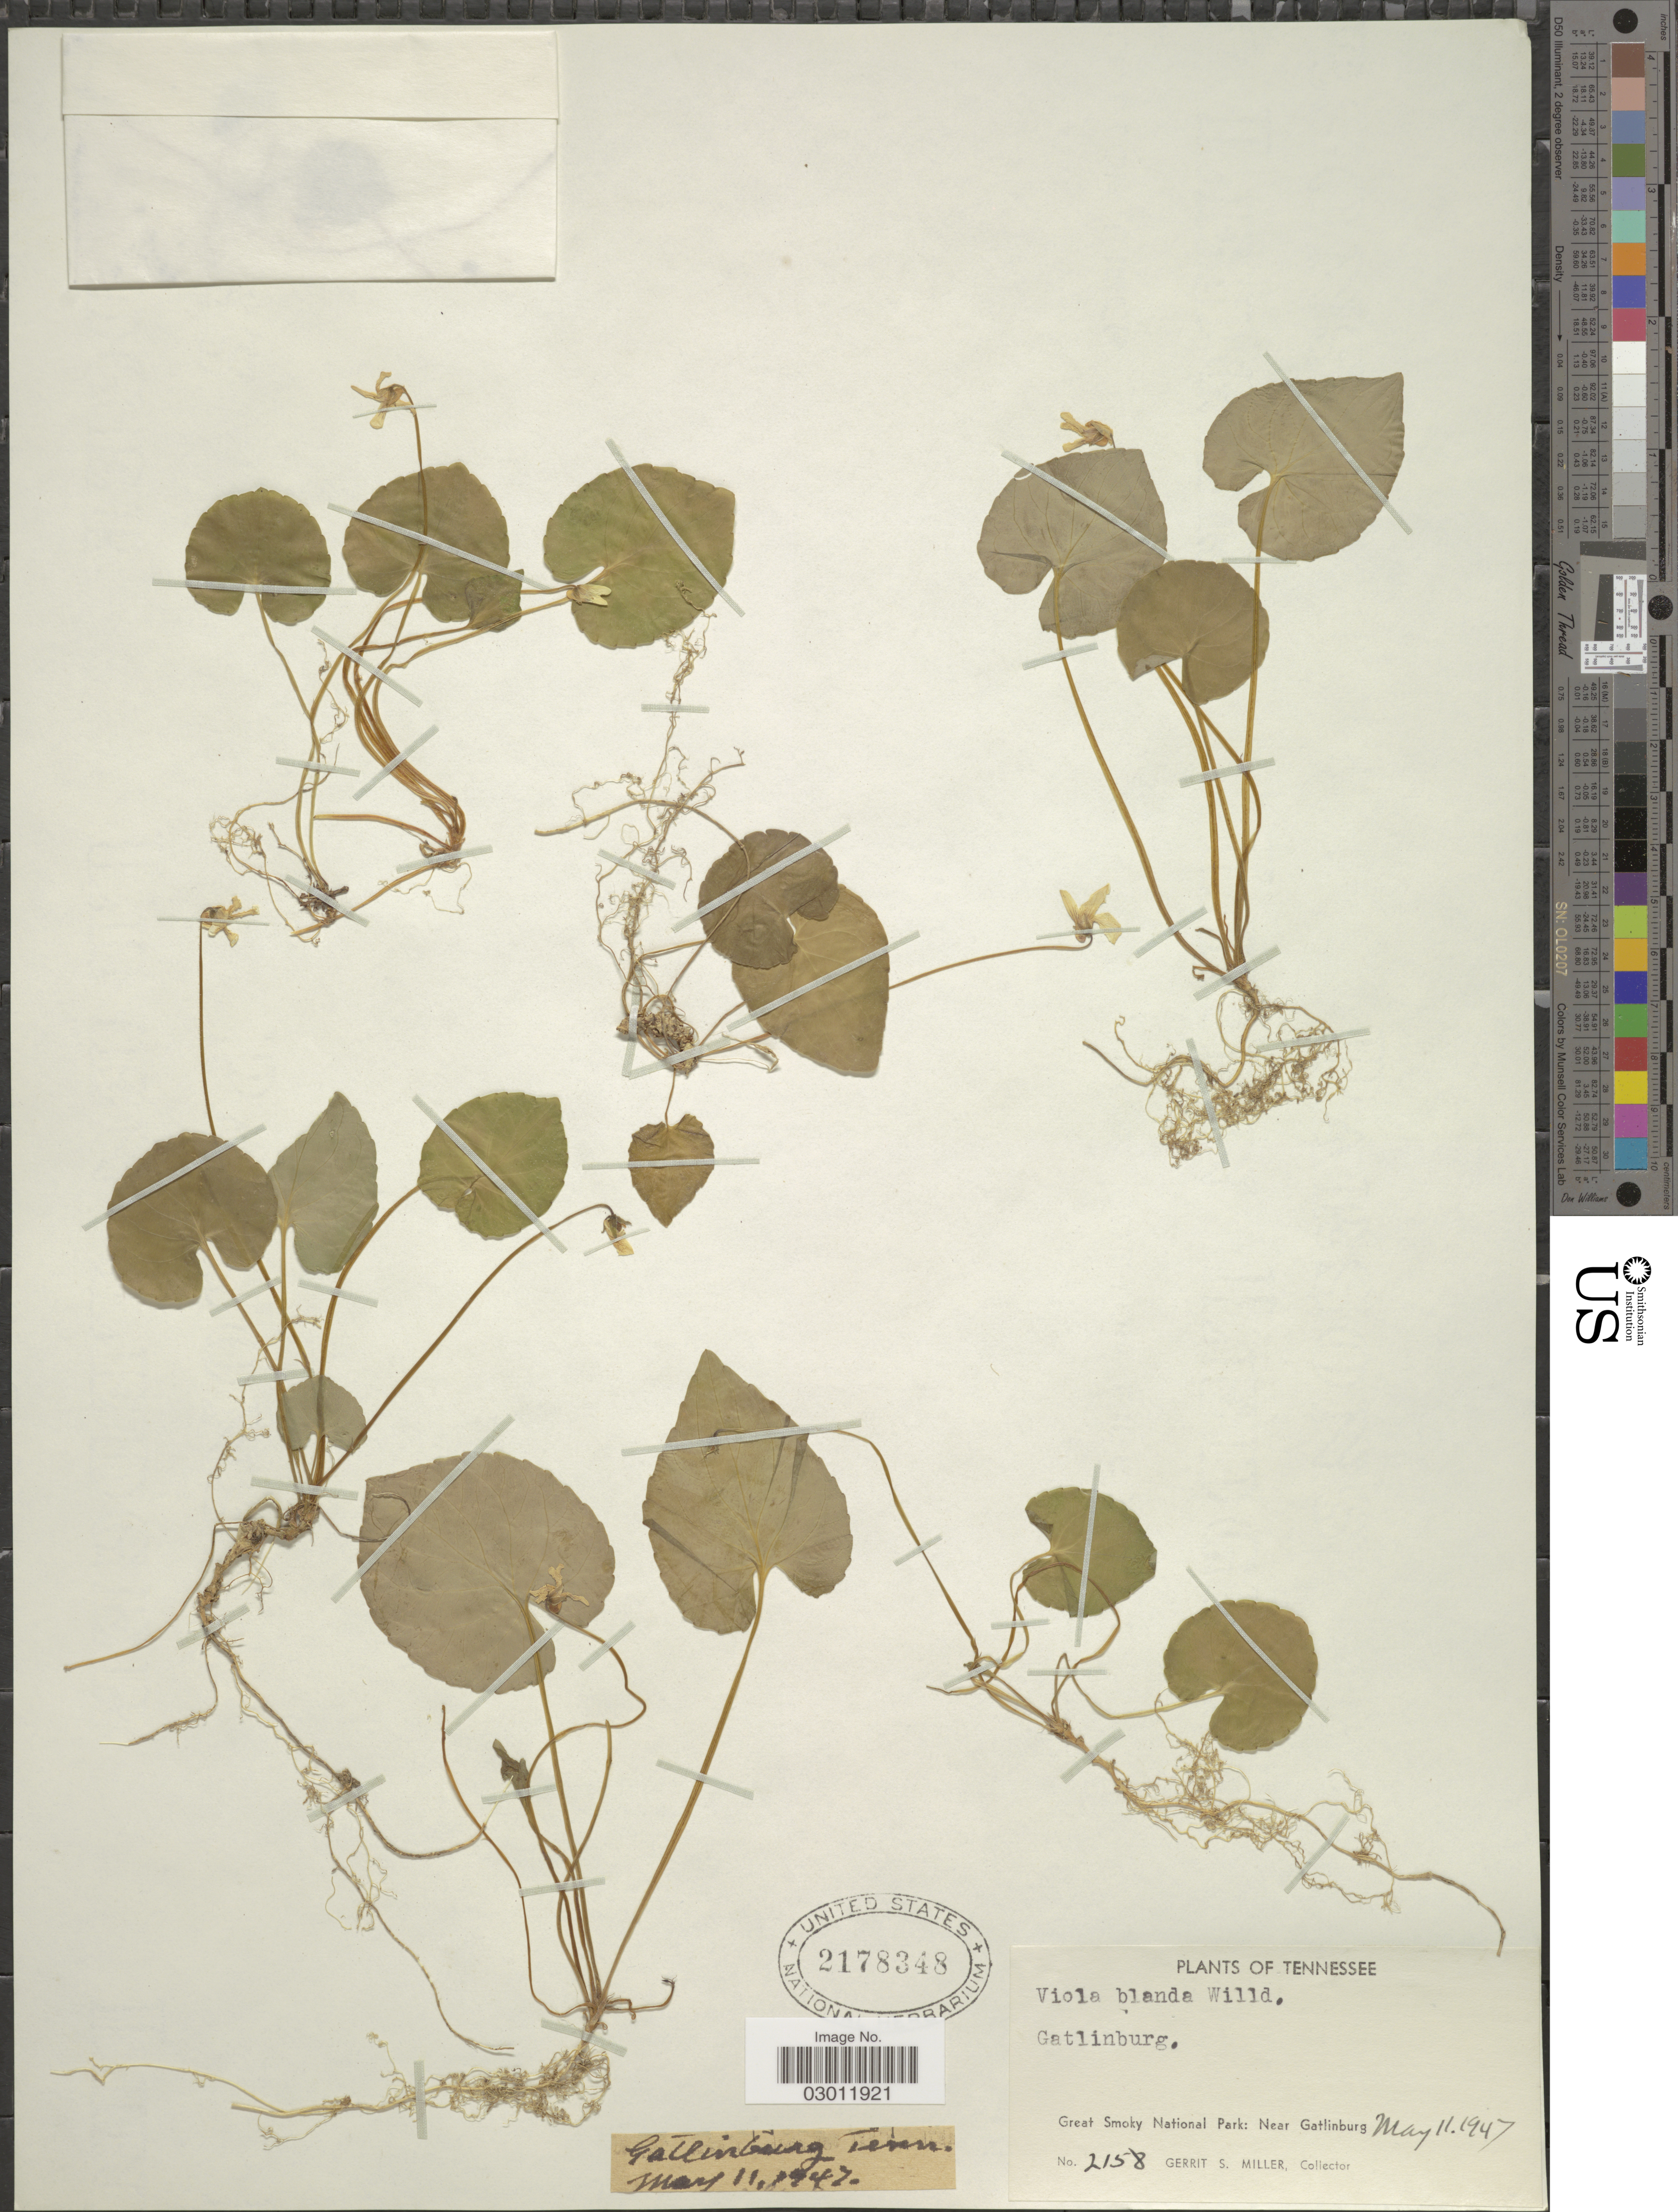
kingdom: Plantae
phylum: Tracheophyta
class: Magnoliopsida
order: Malpighiales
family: Violaceae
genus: Viola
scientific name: Viola blanda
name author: Willd.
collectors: G. S. Miller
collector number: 2158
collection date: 1947-05-11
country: United States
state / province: Tennessee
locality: Gatlinburg. Great Smoky National Park: Near Gatlinburg.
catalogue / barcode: US 2178348